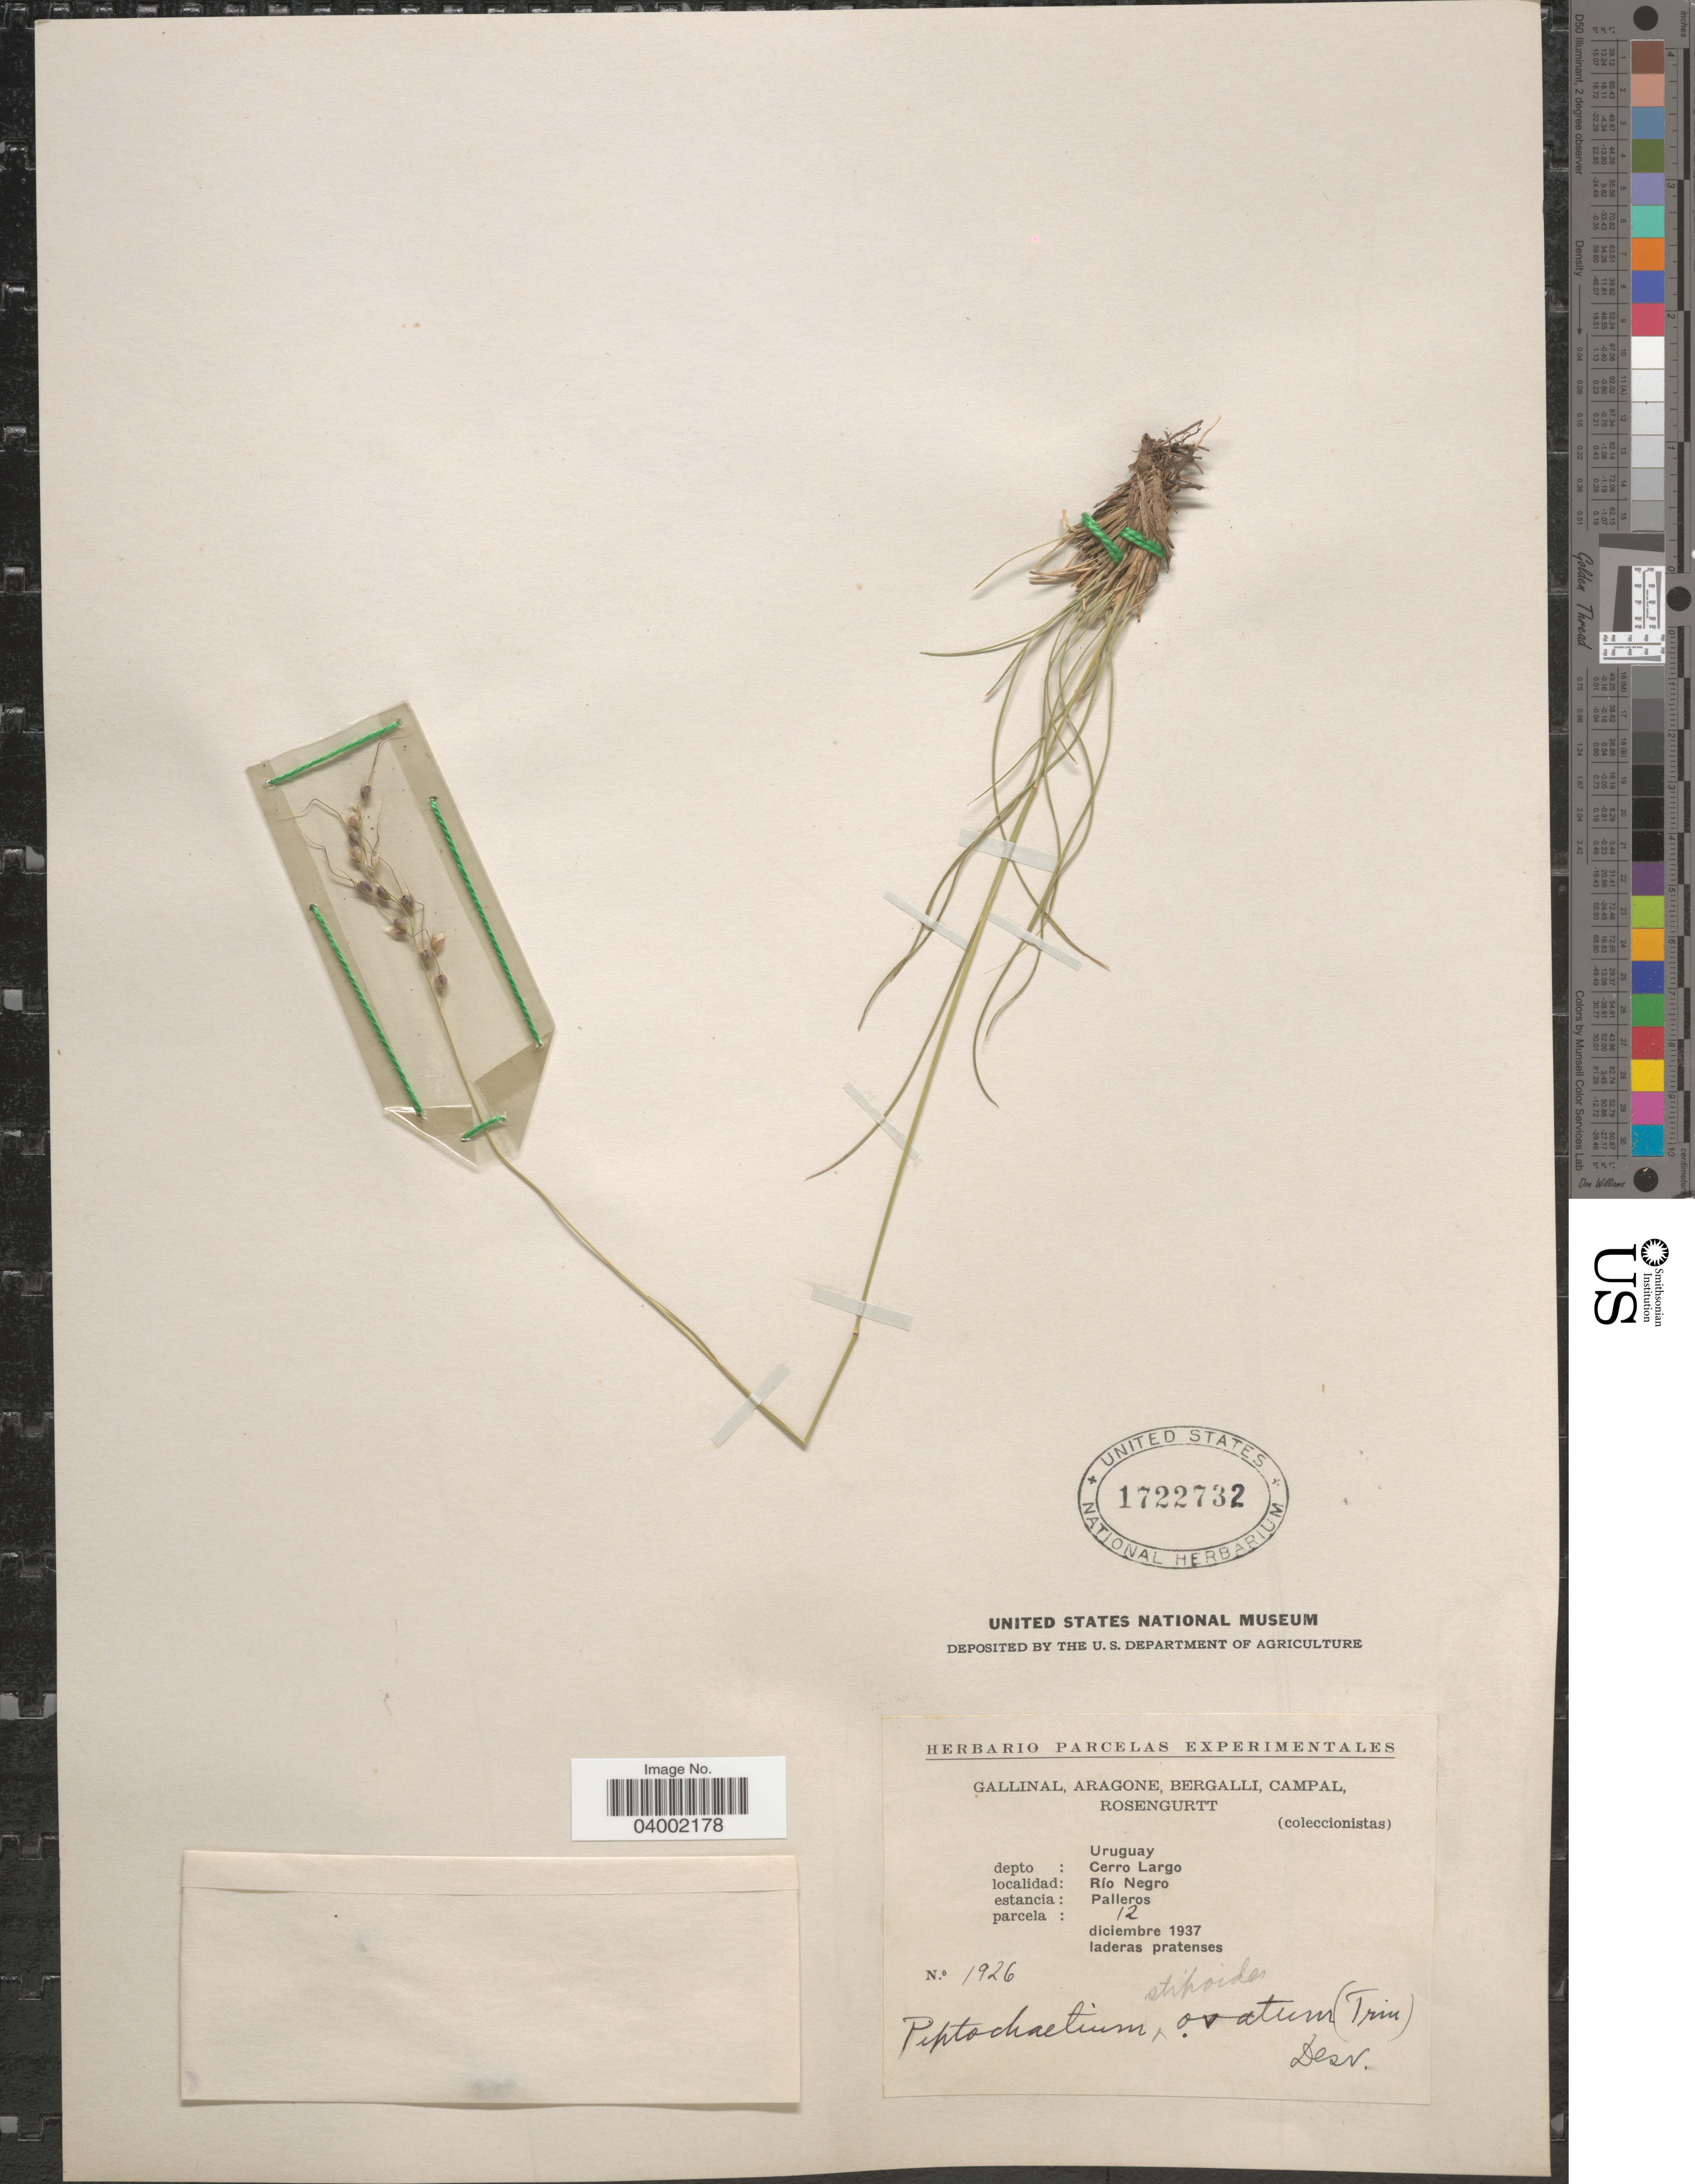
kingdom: Plantae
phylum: Tracheophyta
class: Liliopsida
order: Poales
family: Poaceae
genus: Piptochaetium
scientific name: Piptochaetium stipoides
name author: (Trin. & Rupr.) Hack. & Arechav.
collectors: -. Gallinal, -- Aragone, -- Bergalli, -- Campal & Rosengurtt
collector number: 1926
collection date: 1937-12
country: Uruguay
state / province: Cerro Largo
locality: Depto: Cerro Largo. Río Negro. Estancia: Palleros. Parcela: 12.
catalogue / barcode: US 1722732